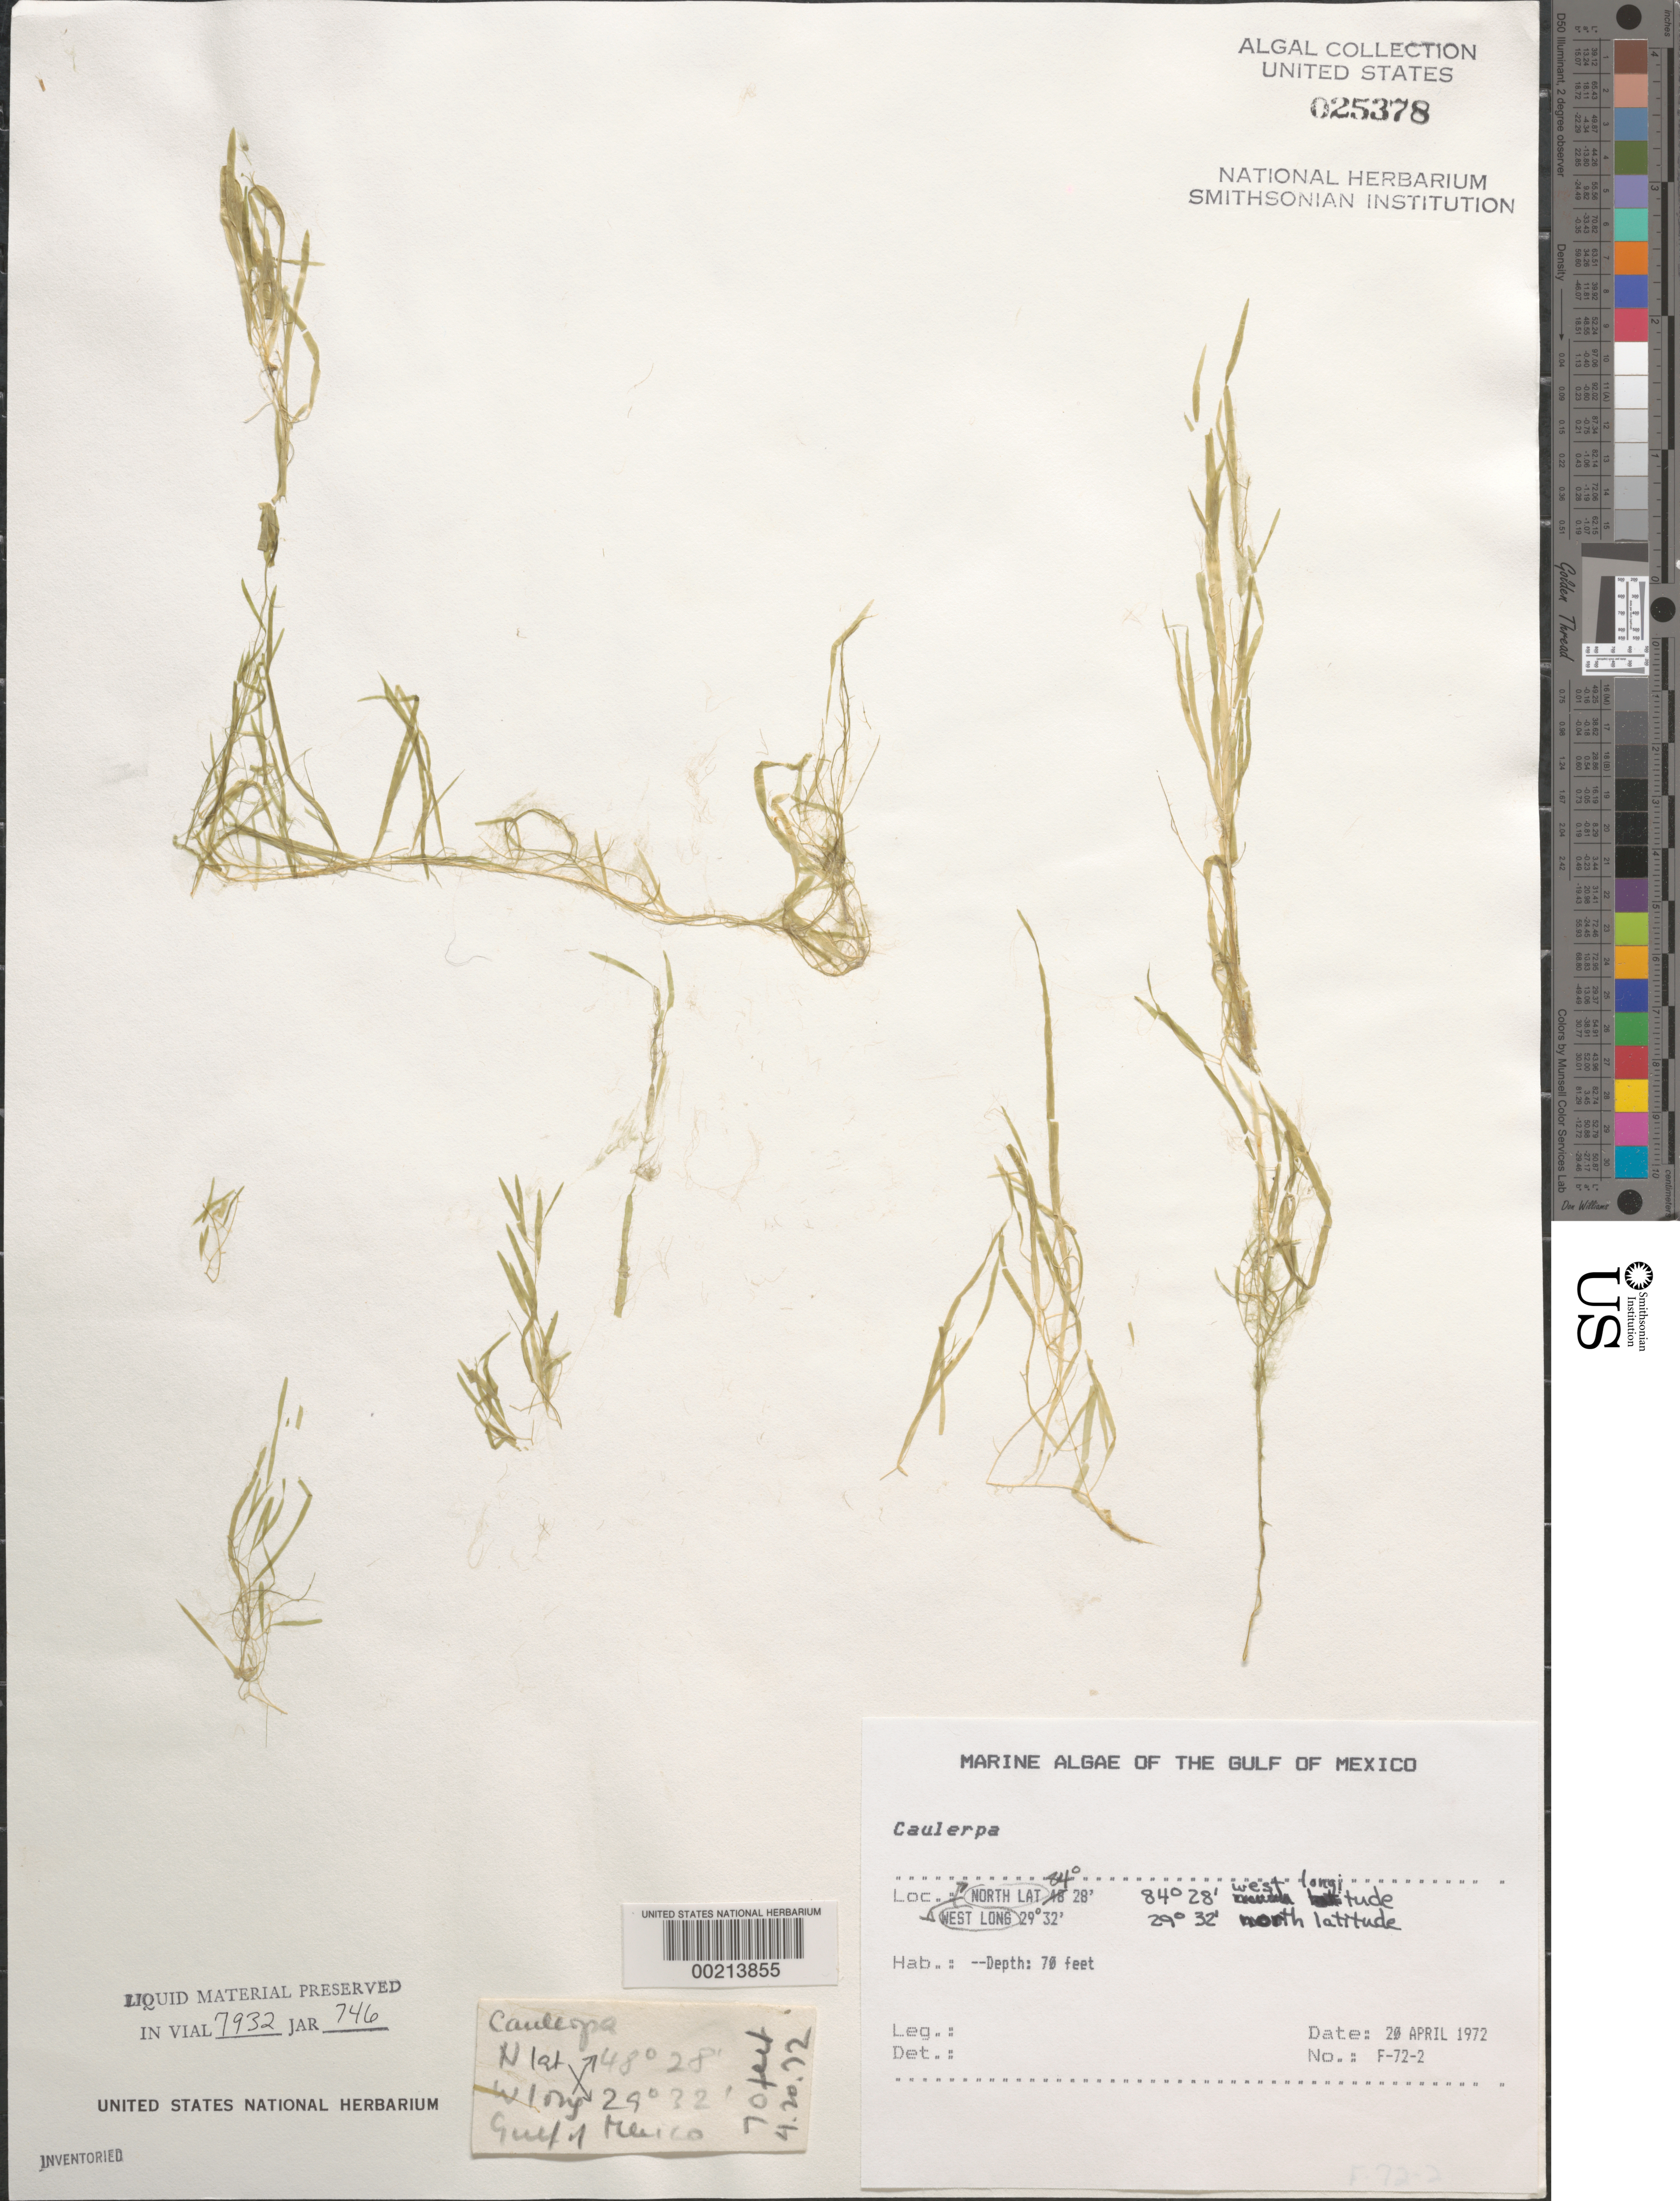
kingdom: Plantae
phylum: Chlorophyta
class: Ulvophyceae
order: Bryopsidales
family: Caulerpaceae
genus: Caulerpa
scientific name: Caulerpa sp.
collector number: F-72-2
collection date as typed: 20 Apr 1972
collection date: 1972-04-20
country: United States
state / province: Florida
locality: Gulf of Mexico near Franklin County / Wakulla County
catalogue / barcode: US 25378